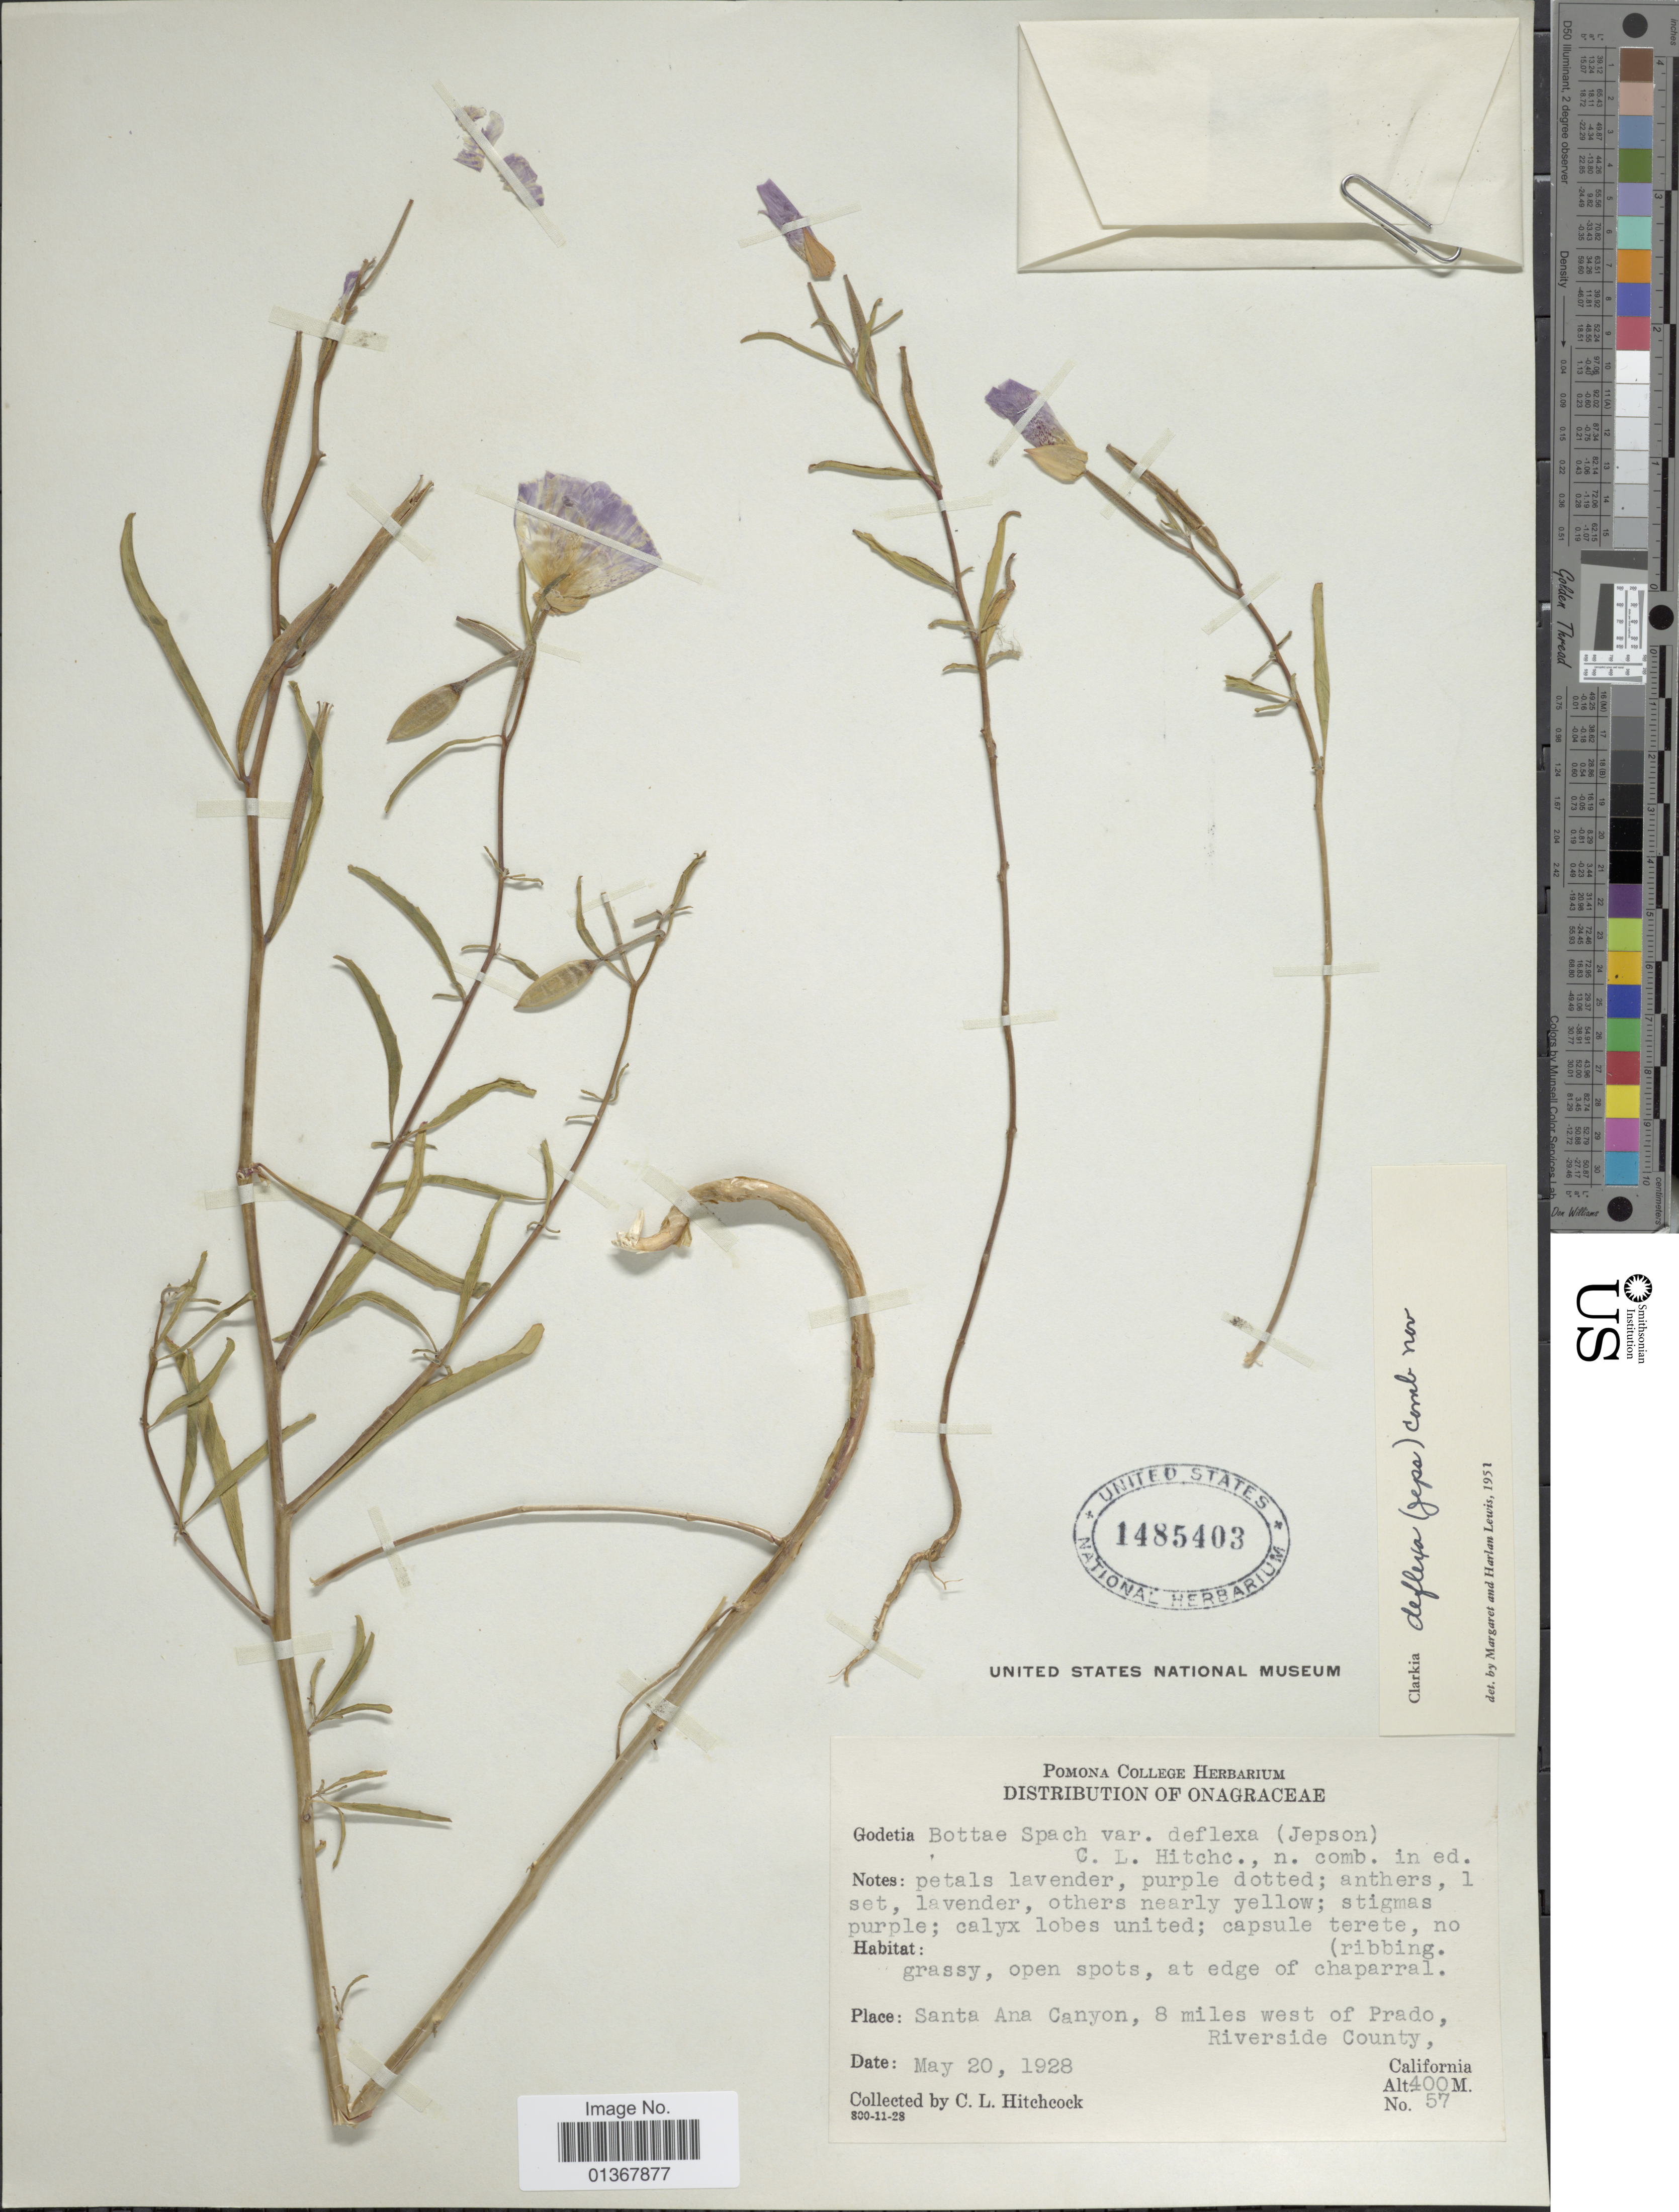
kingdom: Plantae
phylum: Tracheophyta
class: Magnoliopsida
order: Myrtales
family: Onagraceae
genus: Clarkia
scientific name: Clarkia bottae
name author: (Spach) F. H. Lewis & M.E. Lewis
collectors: C. L. Hitchcock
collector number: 57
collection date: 1928-05-20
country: United States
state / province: California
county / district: Riverside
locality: Santa Ana Canyon, 8 miles west of Prado, Riverside County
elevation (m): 400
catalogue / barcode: US 1485403